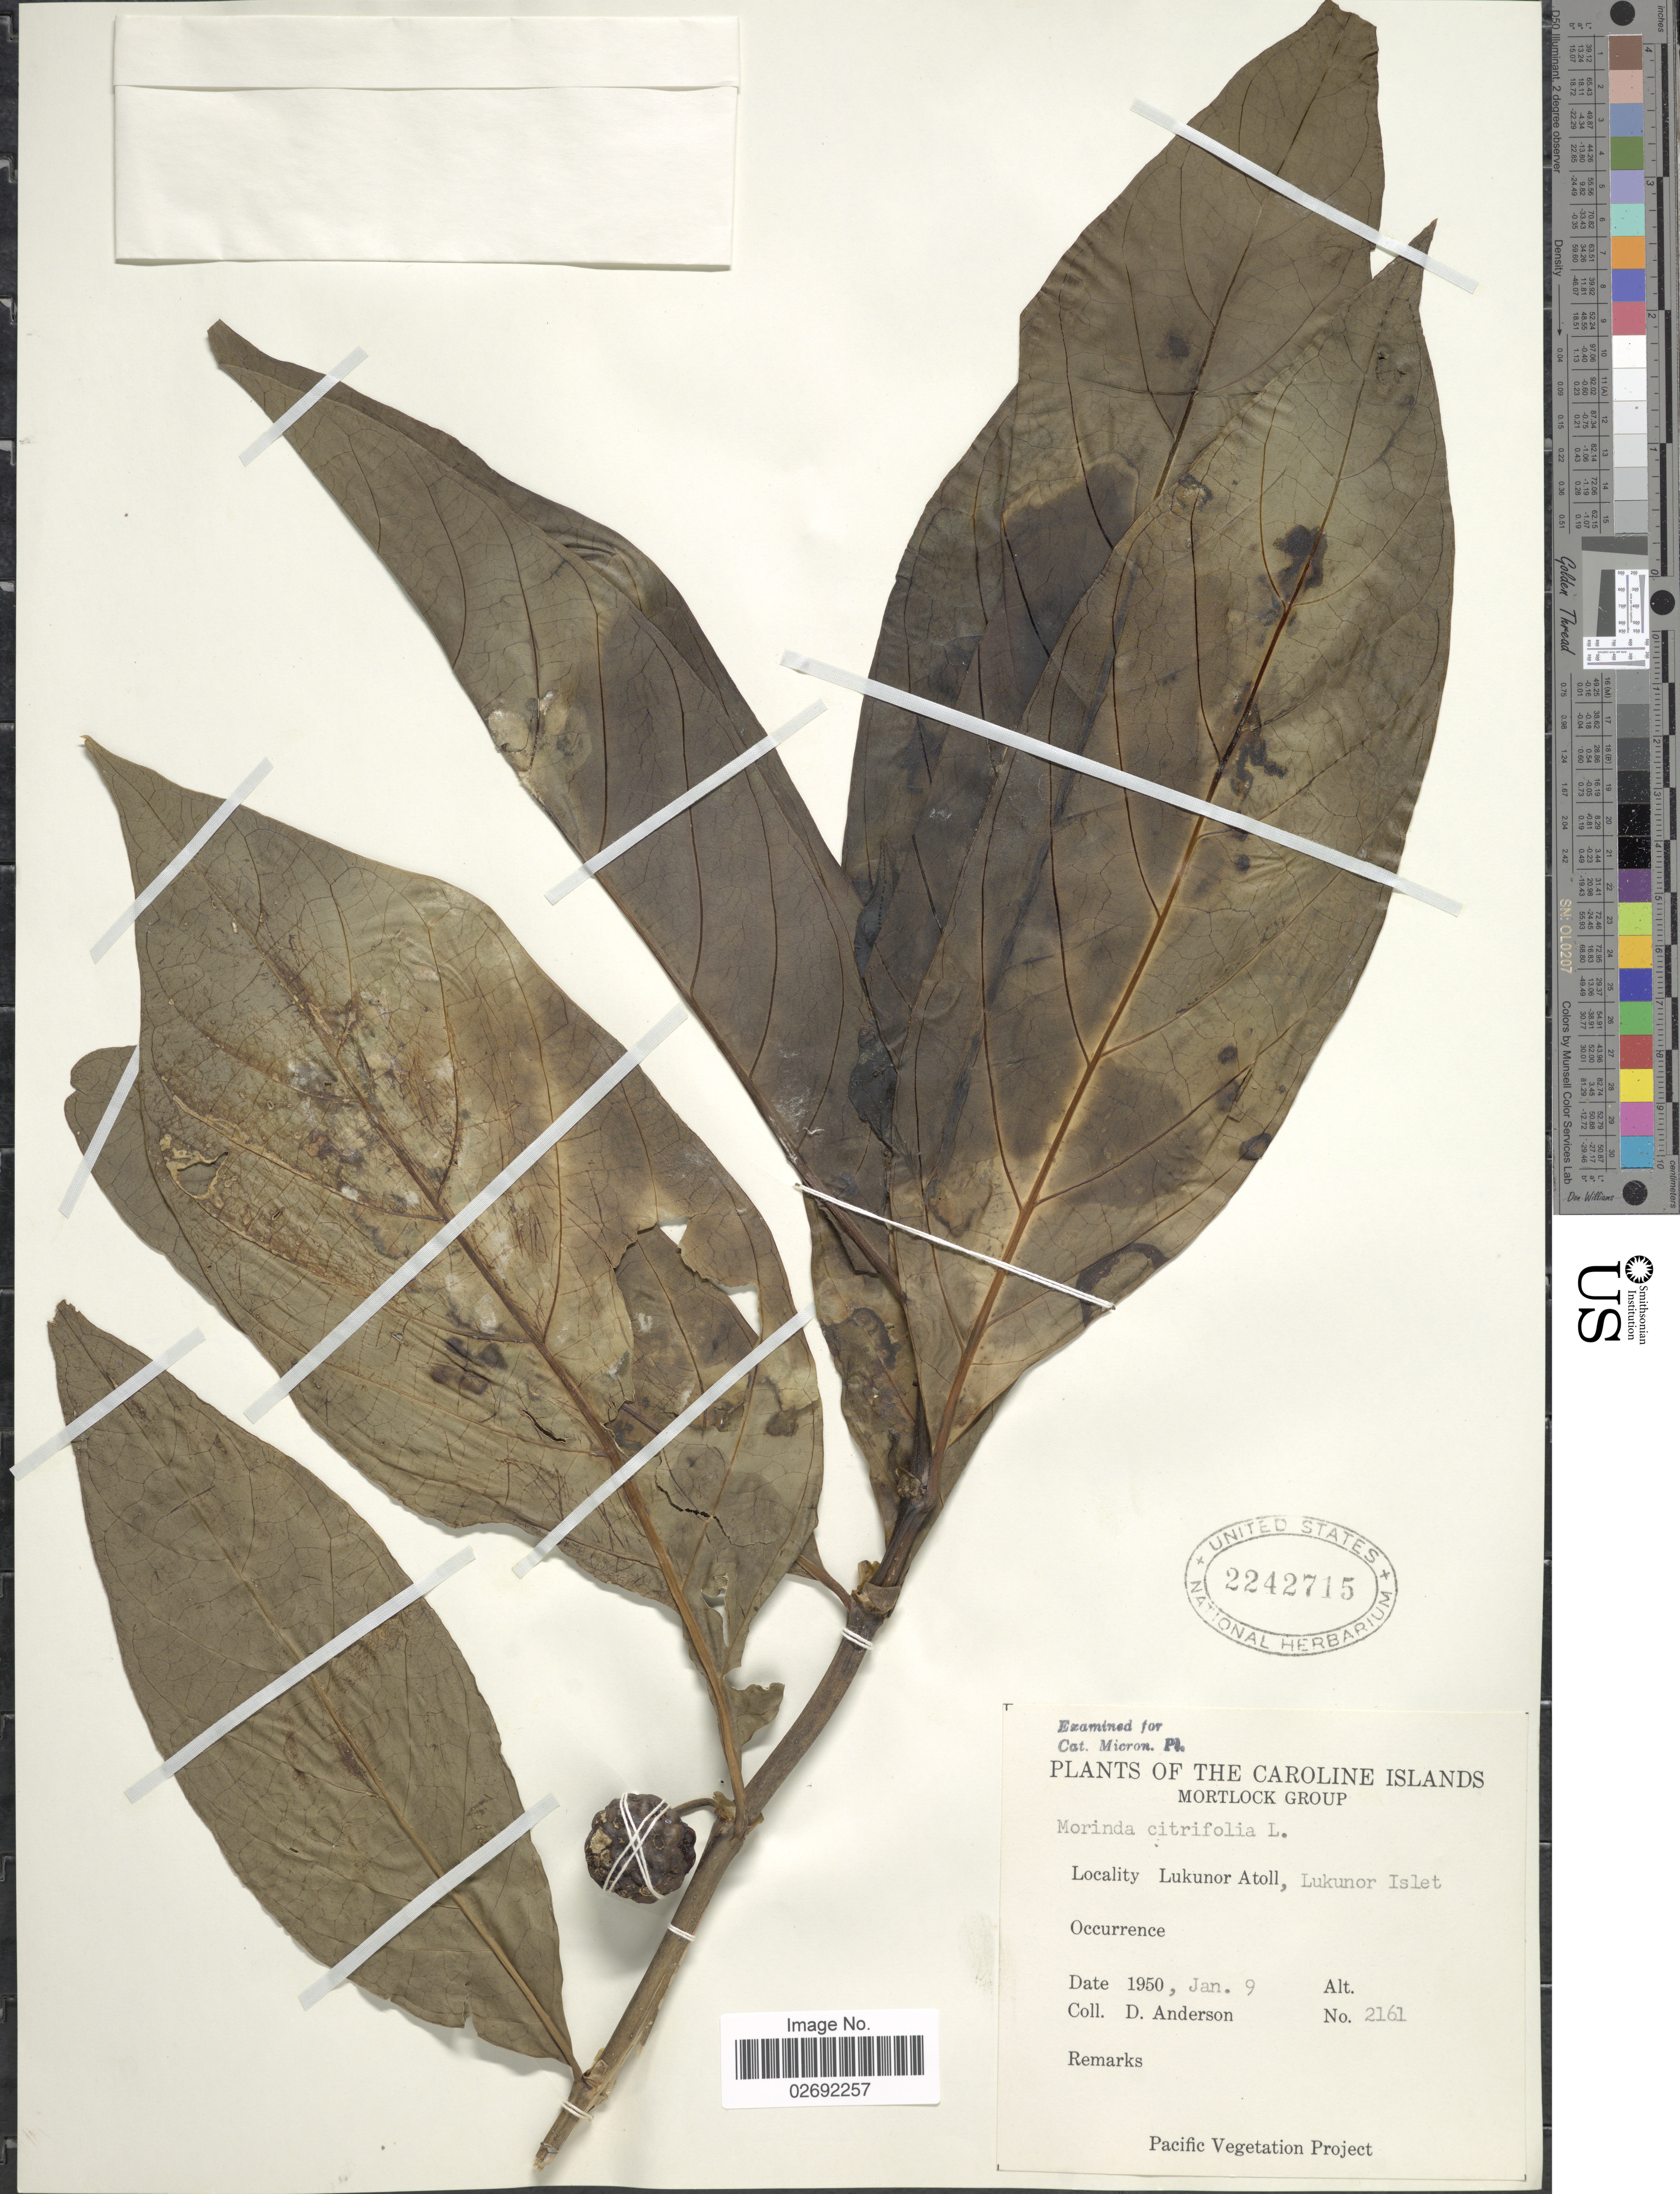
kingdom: Plantae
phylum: Tracheophyta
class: Magnoliopsida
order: Gentianales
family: Rubiaceae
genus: Morinda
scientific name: Morinda citrifolia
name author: L.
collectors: D. Anderson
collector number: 2161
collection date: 1950-01-09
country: Micronesia, Federated States of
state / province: Truk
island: Lukunor Atoll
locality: Mortlock Group. Lukunor Atoll, Lukunor Islet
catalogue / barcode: US 2242715